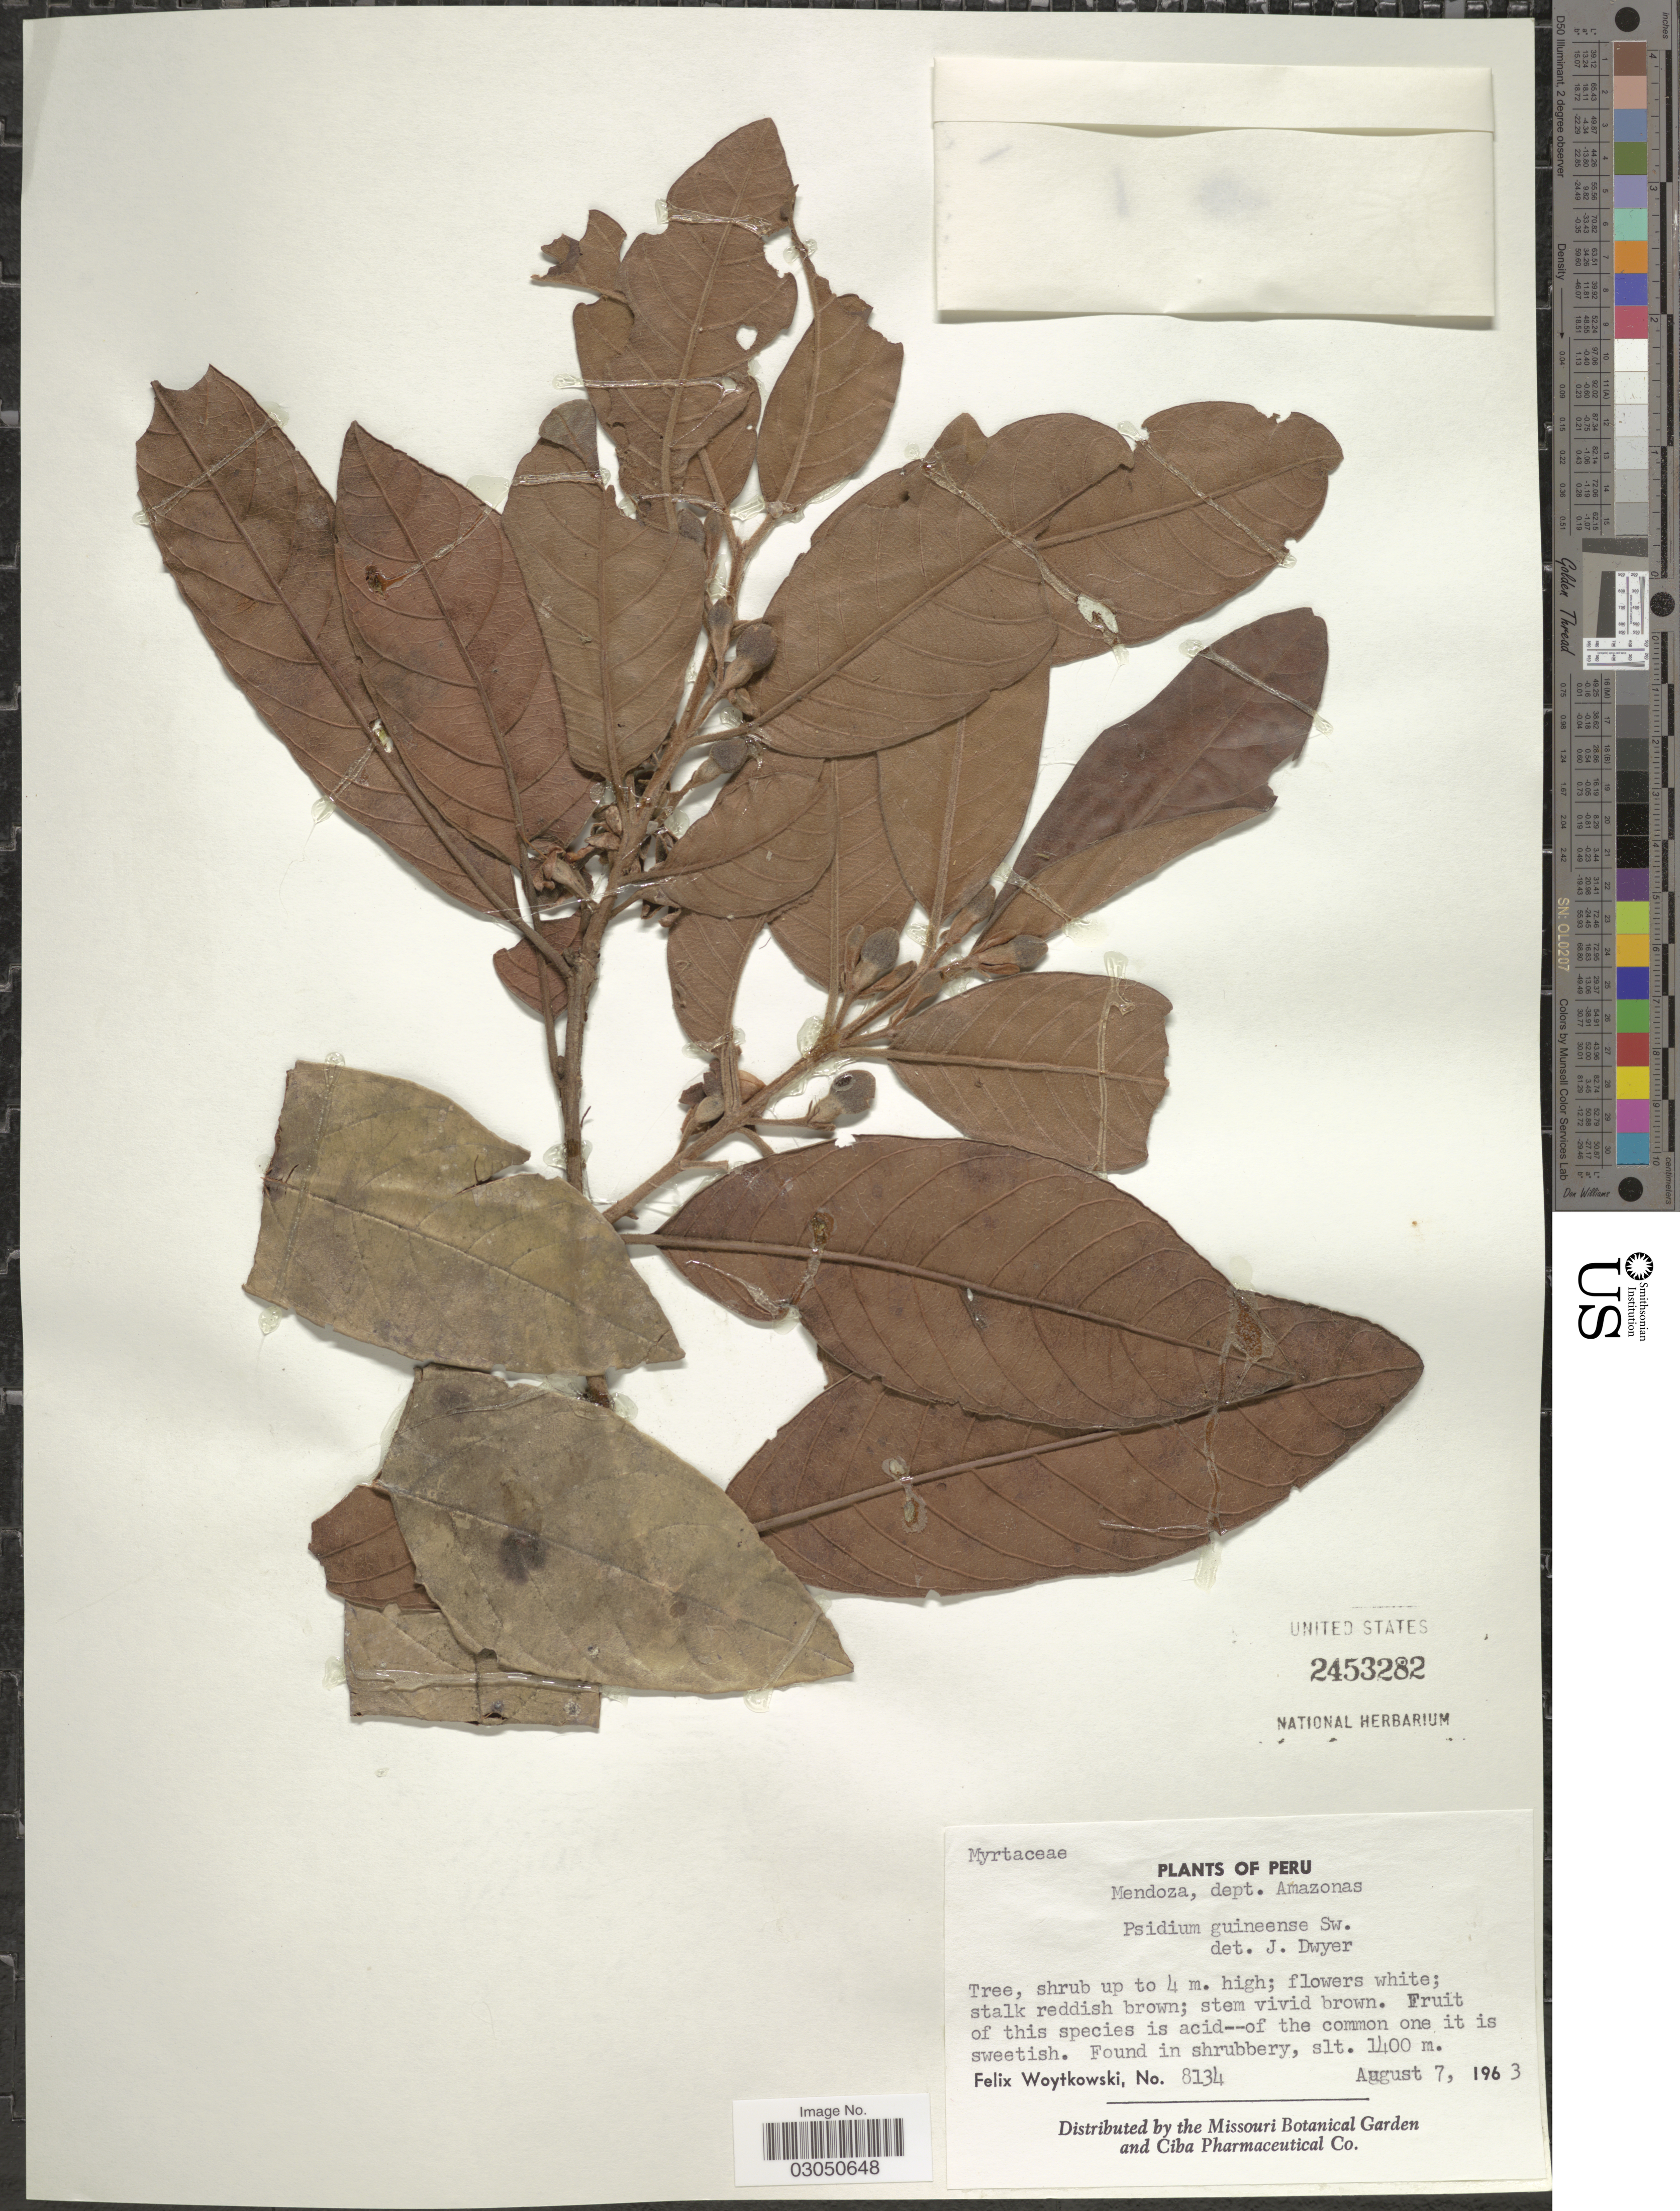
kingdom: Plantae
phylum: Tracheophyta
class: Magnoliopsida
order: Myrtales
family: Myrtaceae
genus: Psidium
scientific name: Psidium guineense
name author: Sw.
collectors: F. Woytkowski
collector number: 8134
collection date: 1963-08-07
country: Peru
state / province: Amazonas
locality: Mendoza, dept. Amazonas.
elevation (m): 1400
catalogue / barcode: US 2453282